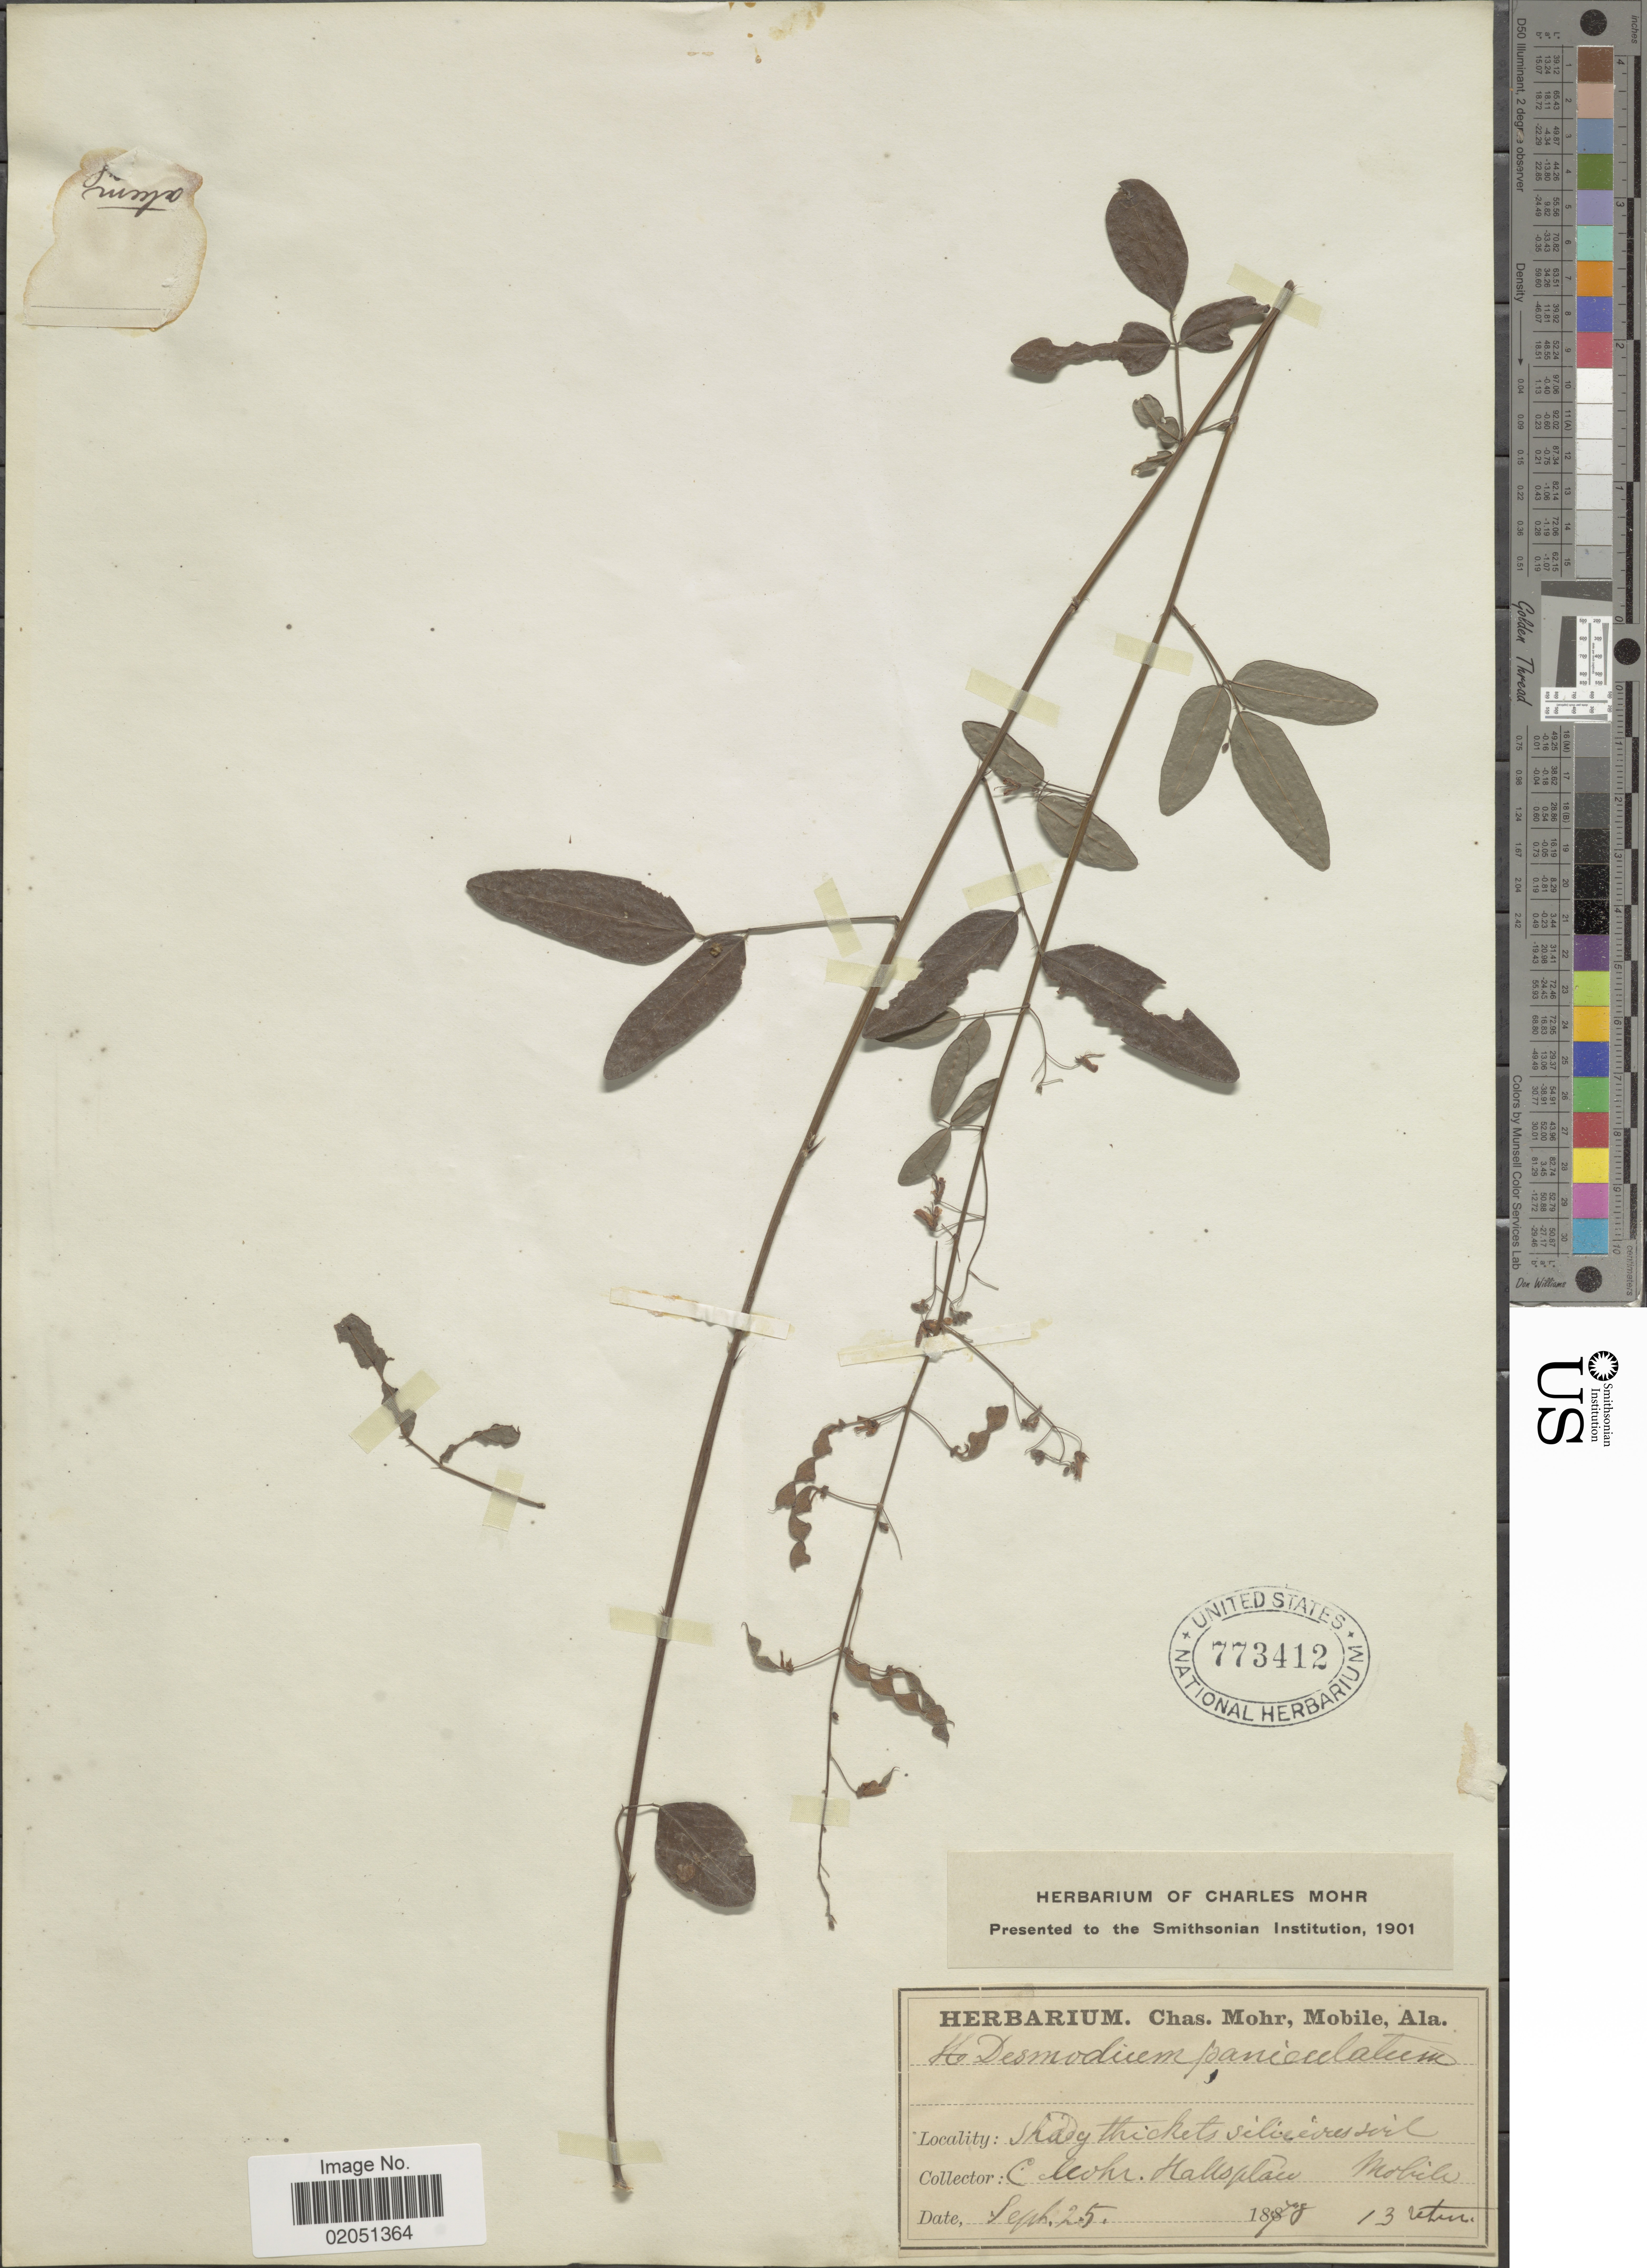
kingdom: Plantae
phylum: Tracheophyta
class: Magnoliopsida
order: Fabales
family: Fabaceae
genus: Desmodium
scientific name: Desmodium paniculatum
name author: (L.) DC.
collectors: C. T. Mohr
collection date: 1878-09-25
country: United States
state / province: Alabama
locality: Hallsplace, Mobile.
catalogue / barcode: US 773412